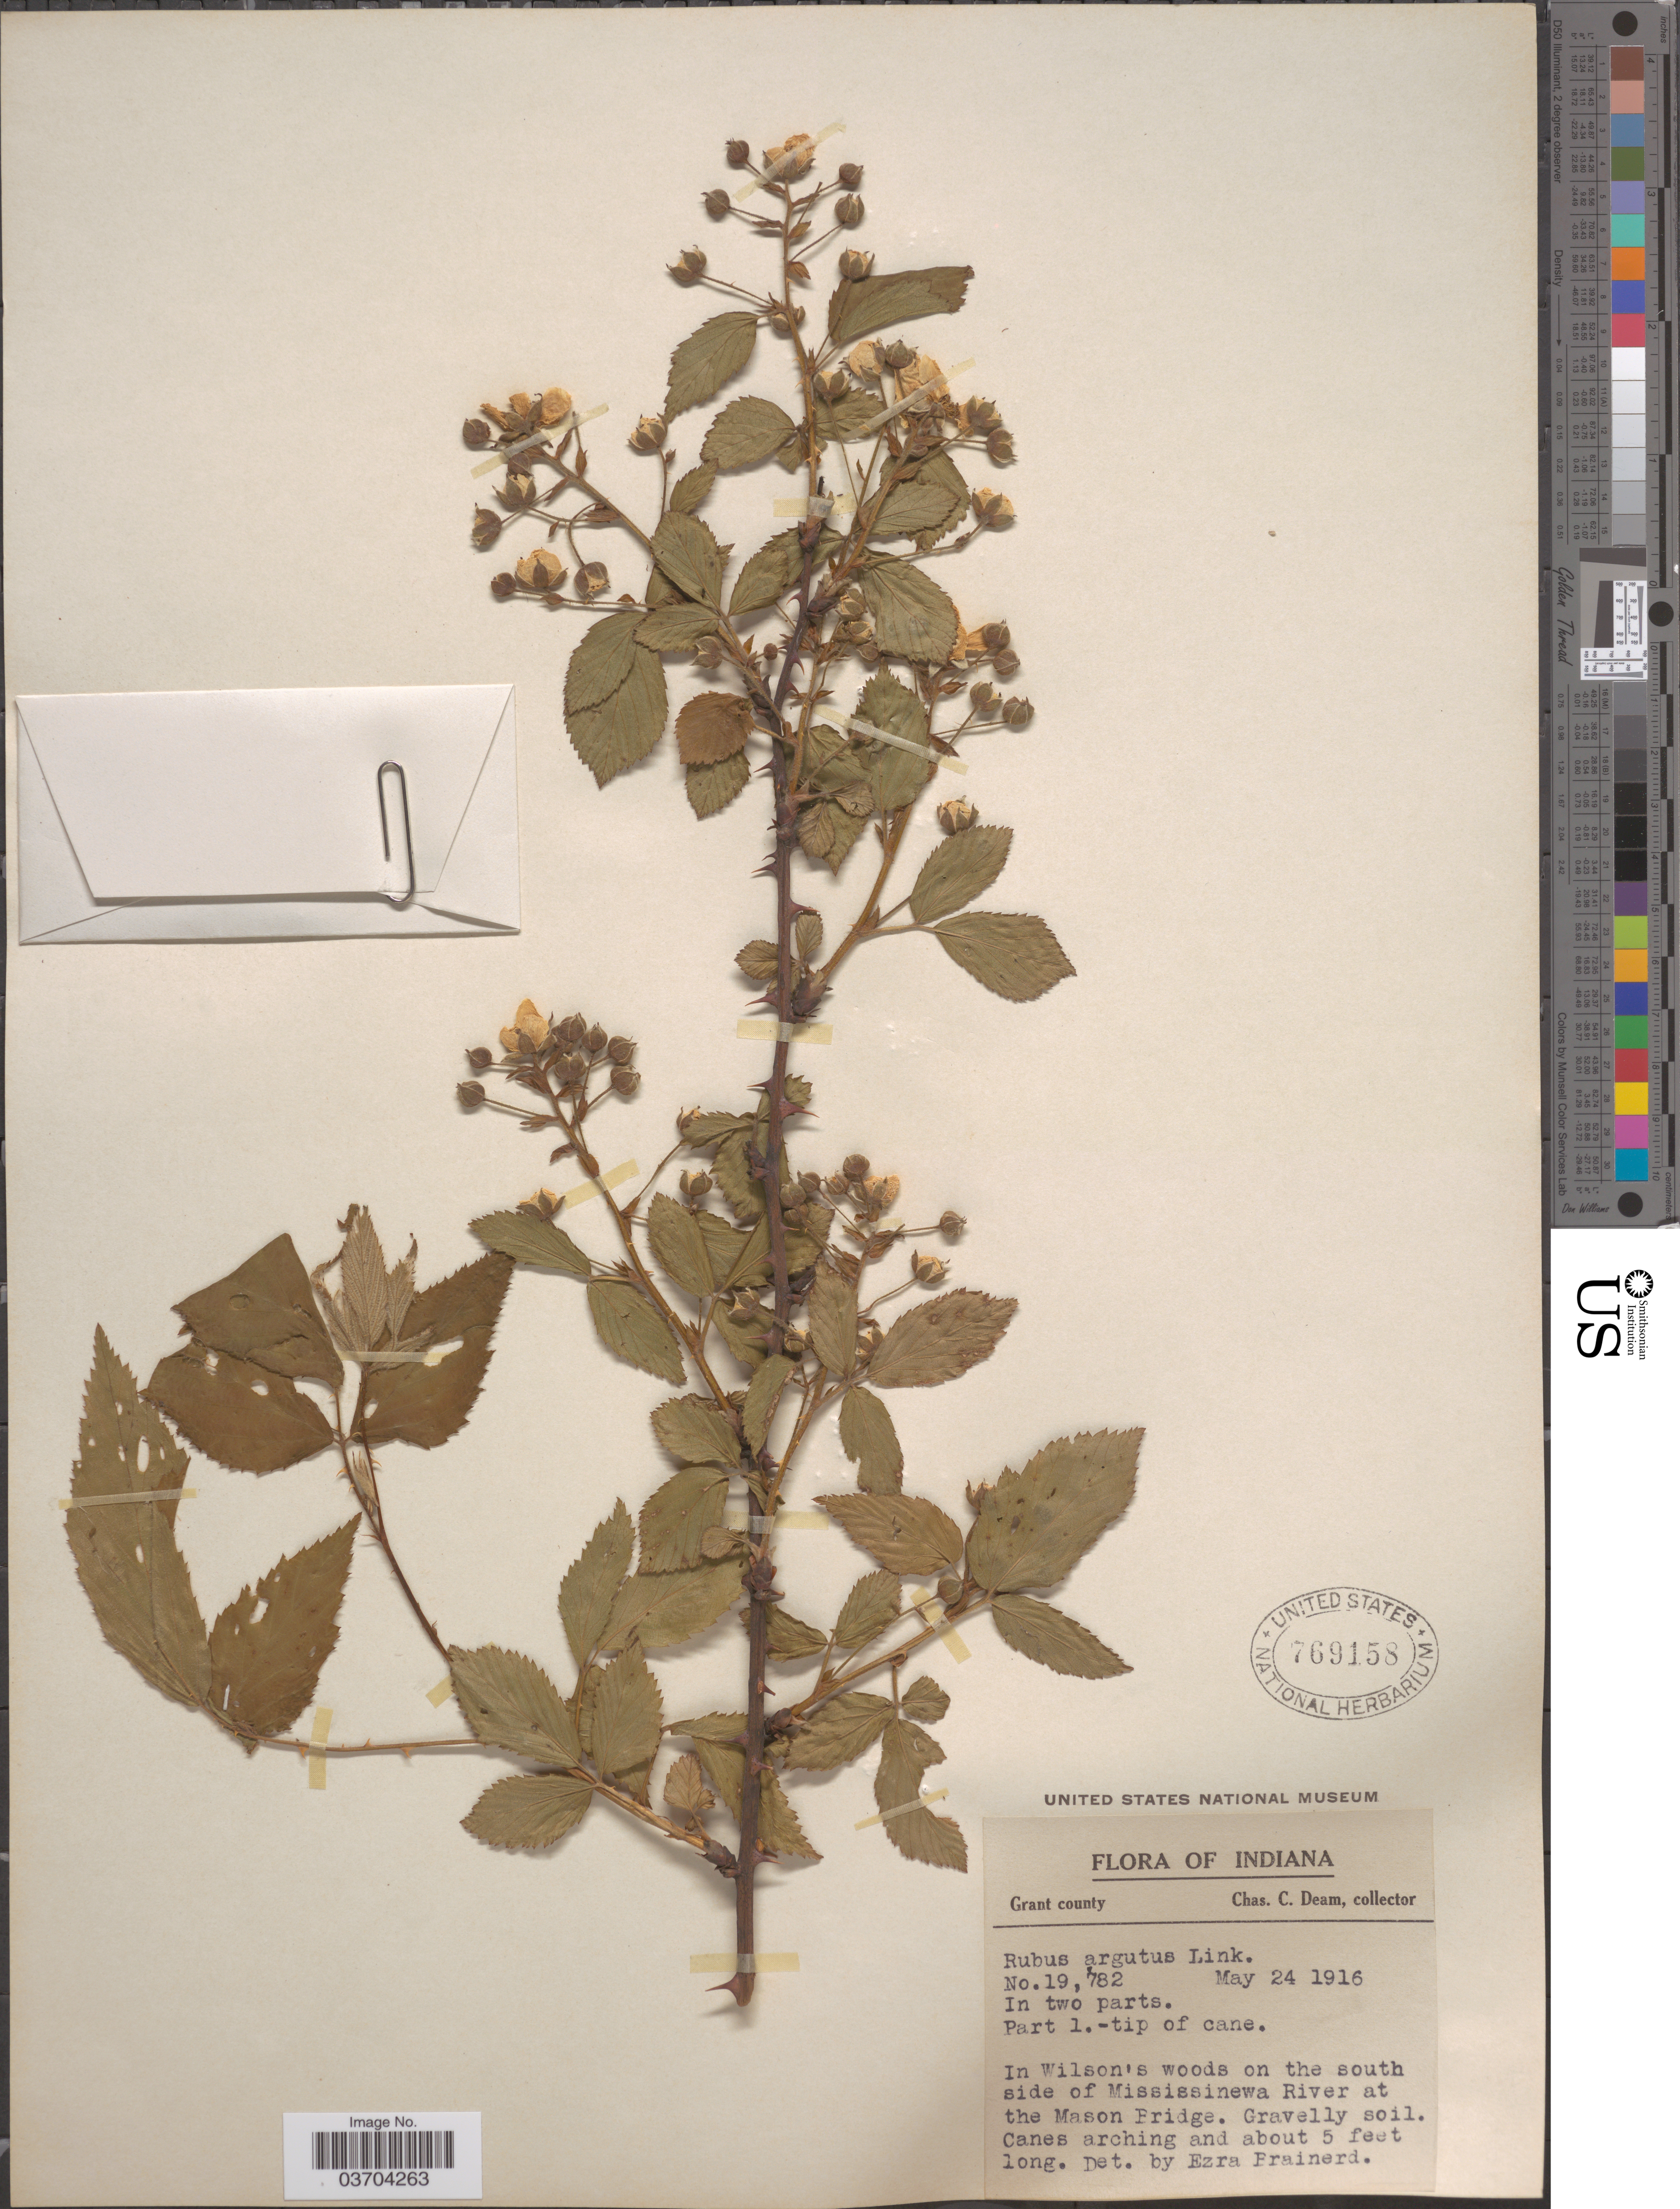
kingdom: Plantae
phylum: Tracheophyta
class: Magnoliopsida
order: Rosales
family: Rosaceae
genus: Rubus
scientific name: Rubus argutus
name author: Link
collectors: C. C. Deam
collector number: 19782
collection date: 1915-05-24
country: United States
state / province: Indiana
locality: Grant County. In Wilson's woods on the south side of Mississinewa River at the Mason Pridge.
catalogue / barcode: US 769158